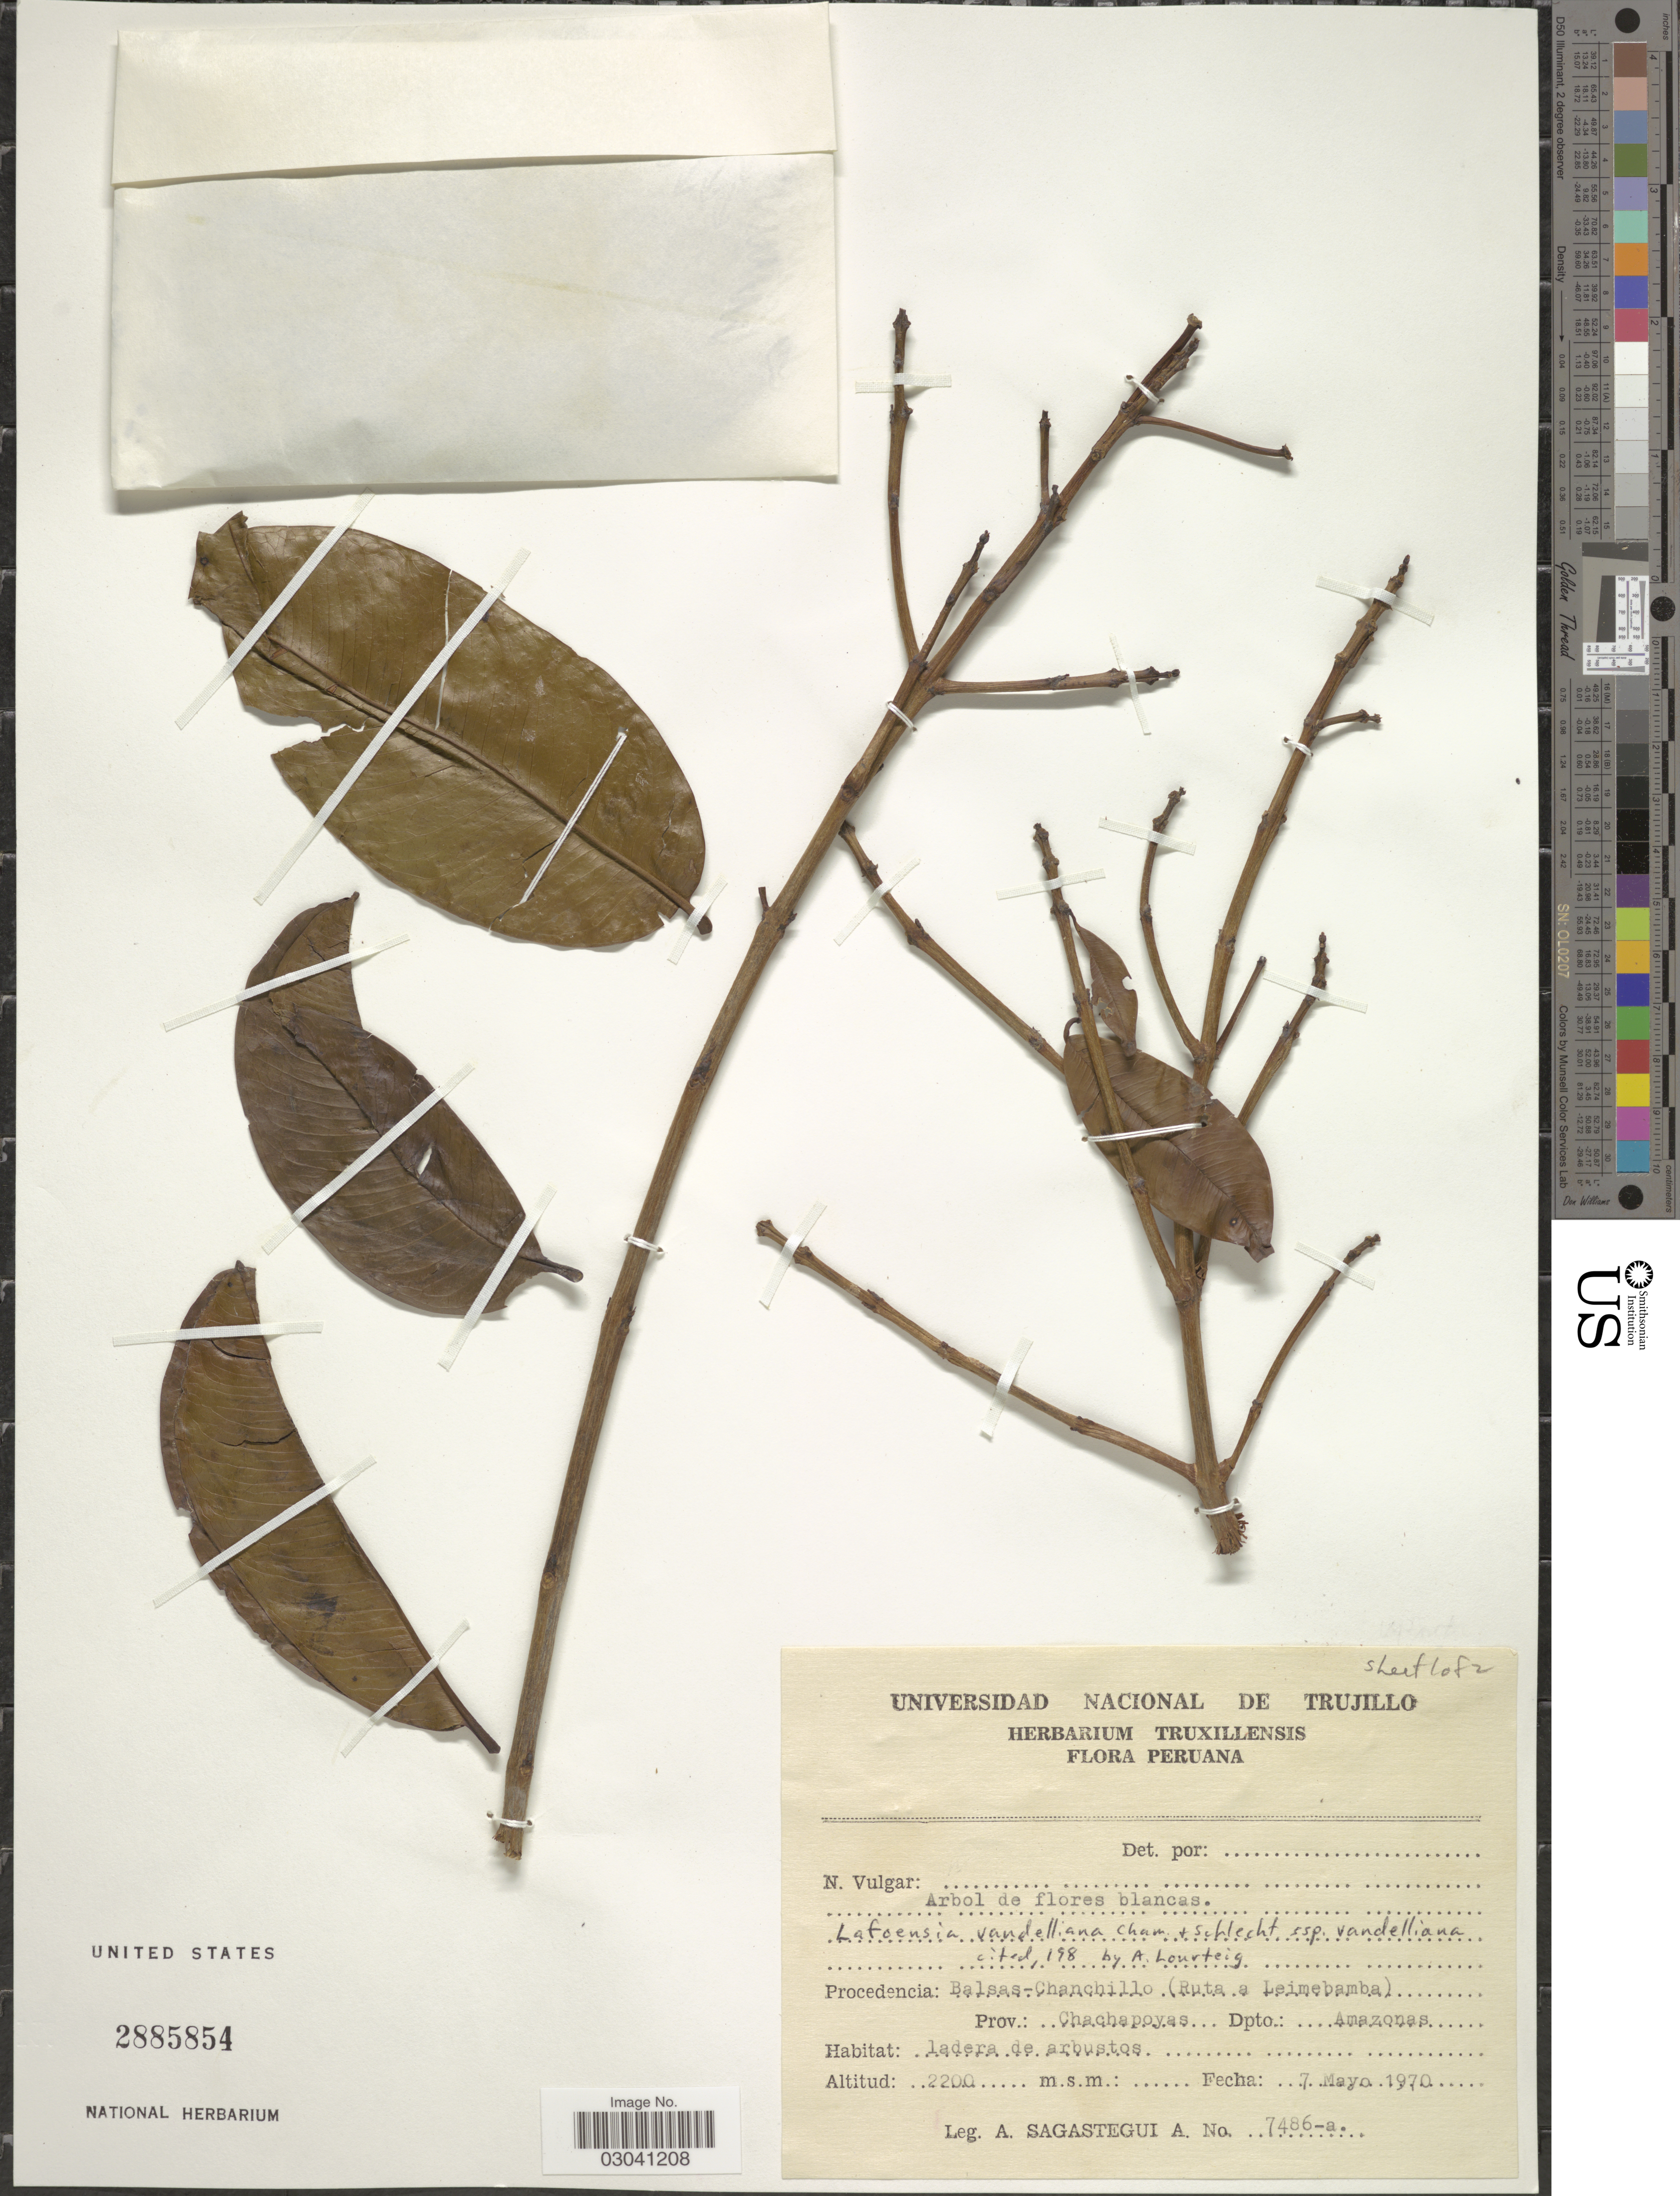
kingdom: Plantae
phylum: Tracheophyta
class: Magnoliopsida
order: Myrtales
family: Lythraceae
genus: Lafoensia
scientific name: Lafoensia vandelliana subsp. vandelliana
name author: Cham. & Schlecht.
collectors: A. Sagástegui A.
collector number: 7486-a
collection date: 1970-05-07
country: Peru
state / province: Amazonas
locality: Procedencia: Balsas-Chanchillo (Ruta a Leimebamba), Prov. Chachapoyas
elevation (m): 2200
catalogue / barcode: US 2885854